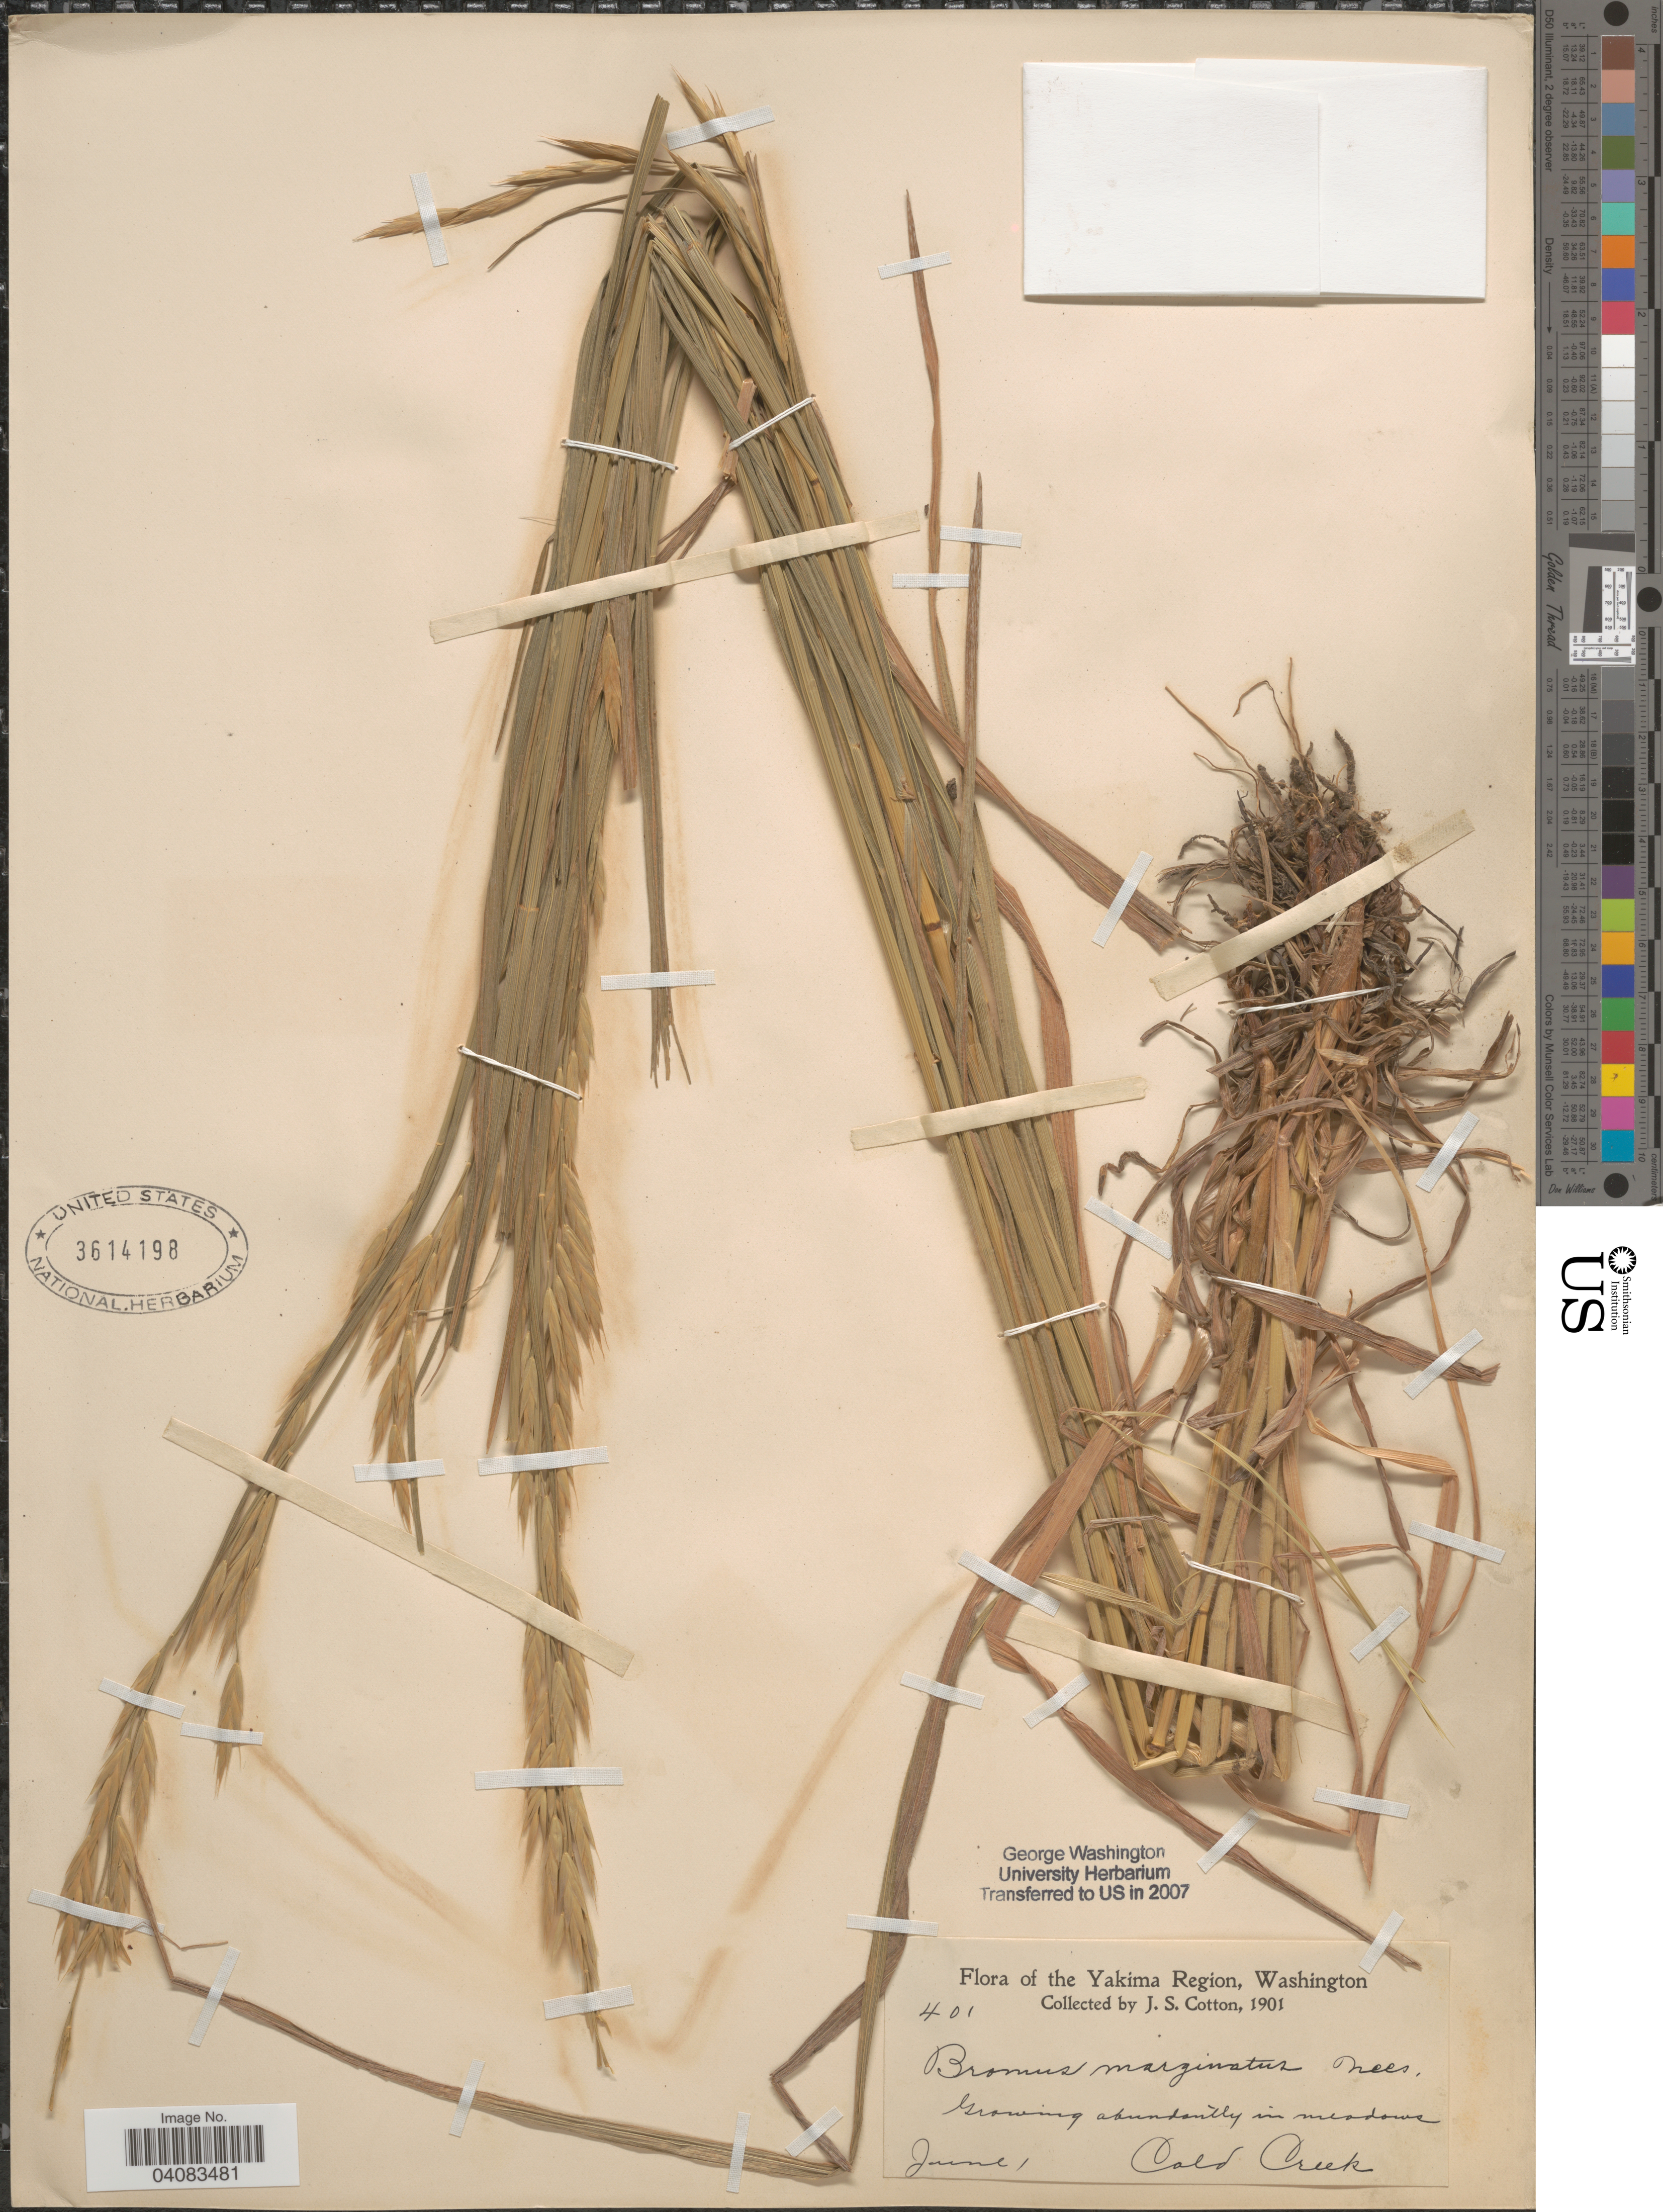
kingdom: Plantae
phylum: Tracheophyta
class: Liliopsida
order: Poales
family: Poaceae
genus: Bromus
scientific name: Bromus marginatus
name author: Nees ex Steud.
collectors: J. S. Cotton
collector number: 401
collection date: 1901-06-01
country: United States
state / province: Washington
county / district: Yakima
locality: The Yakima Region. Cold Creek.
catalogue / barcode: US 3614198